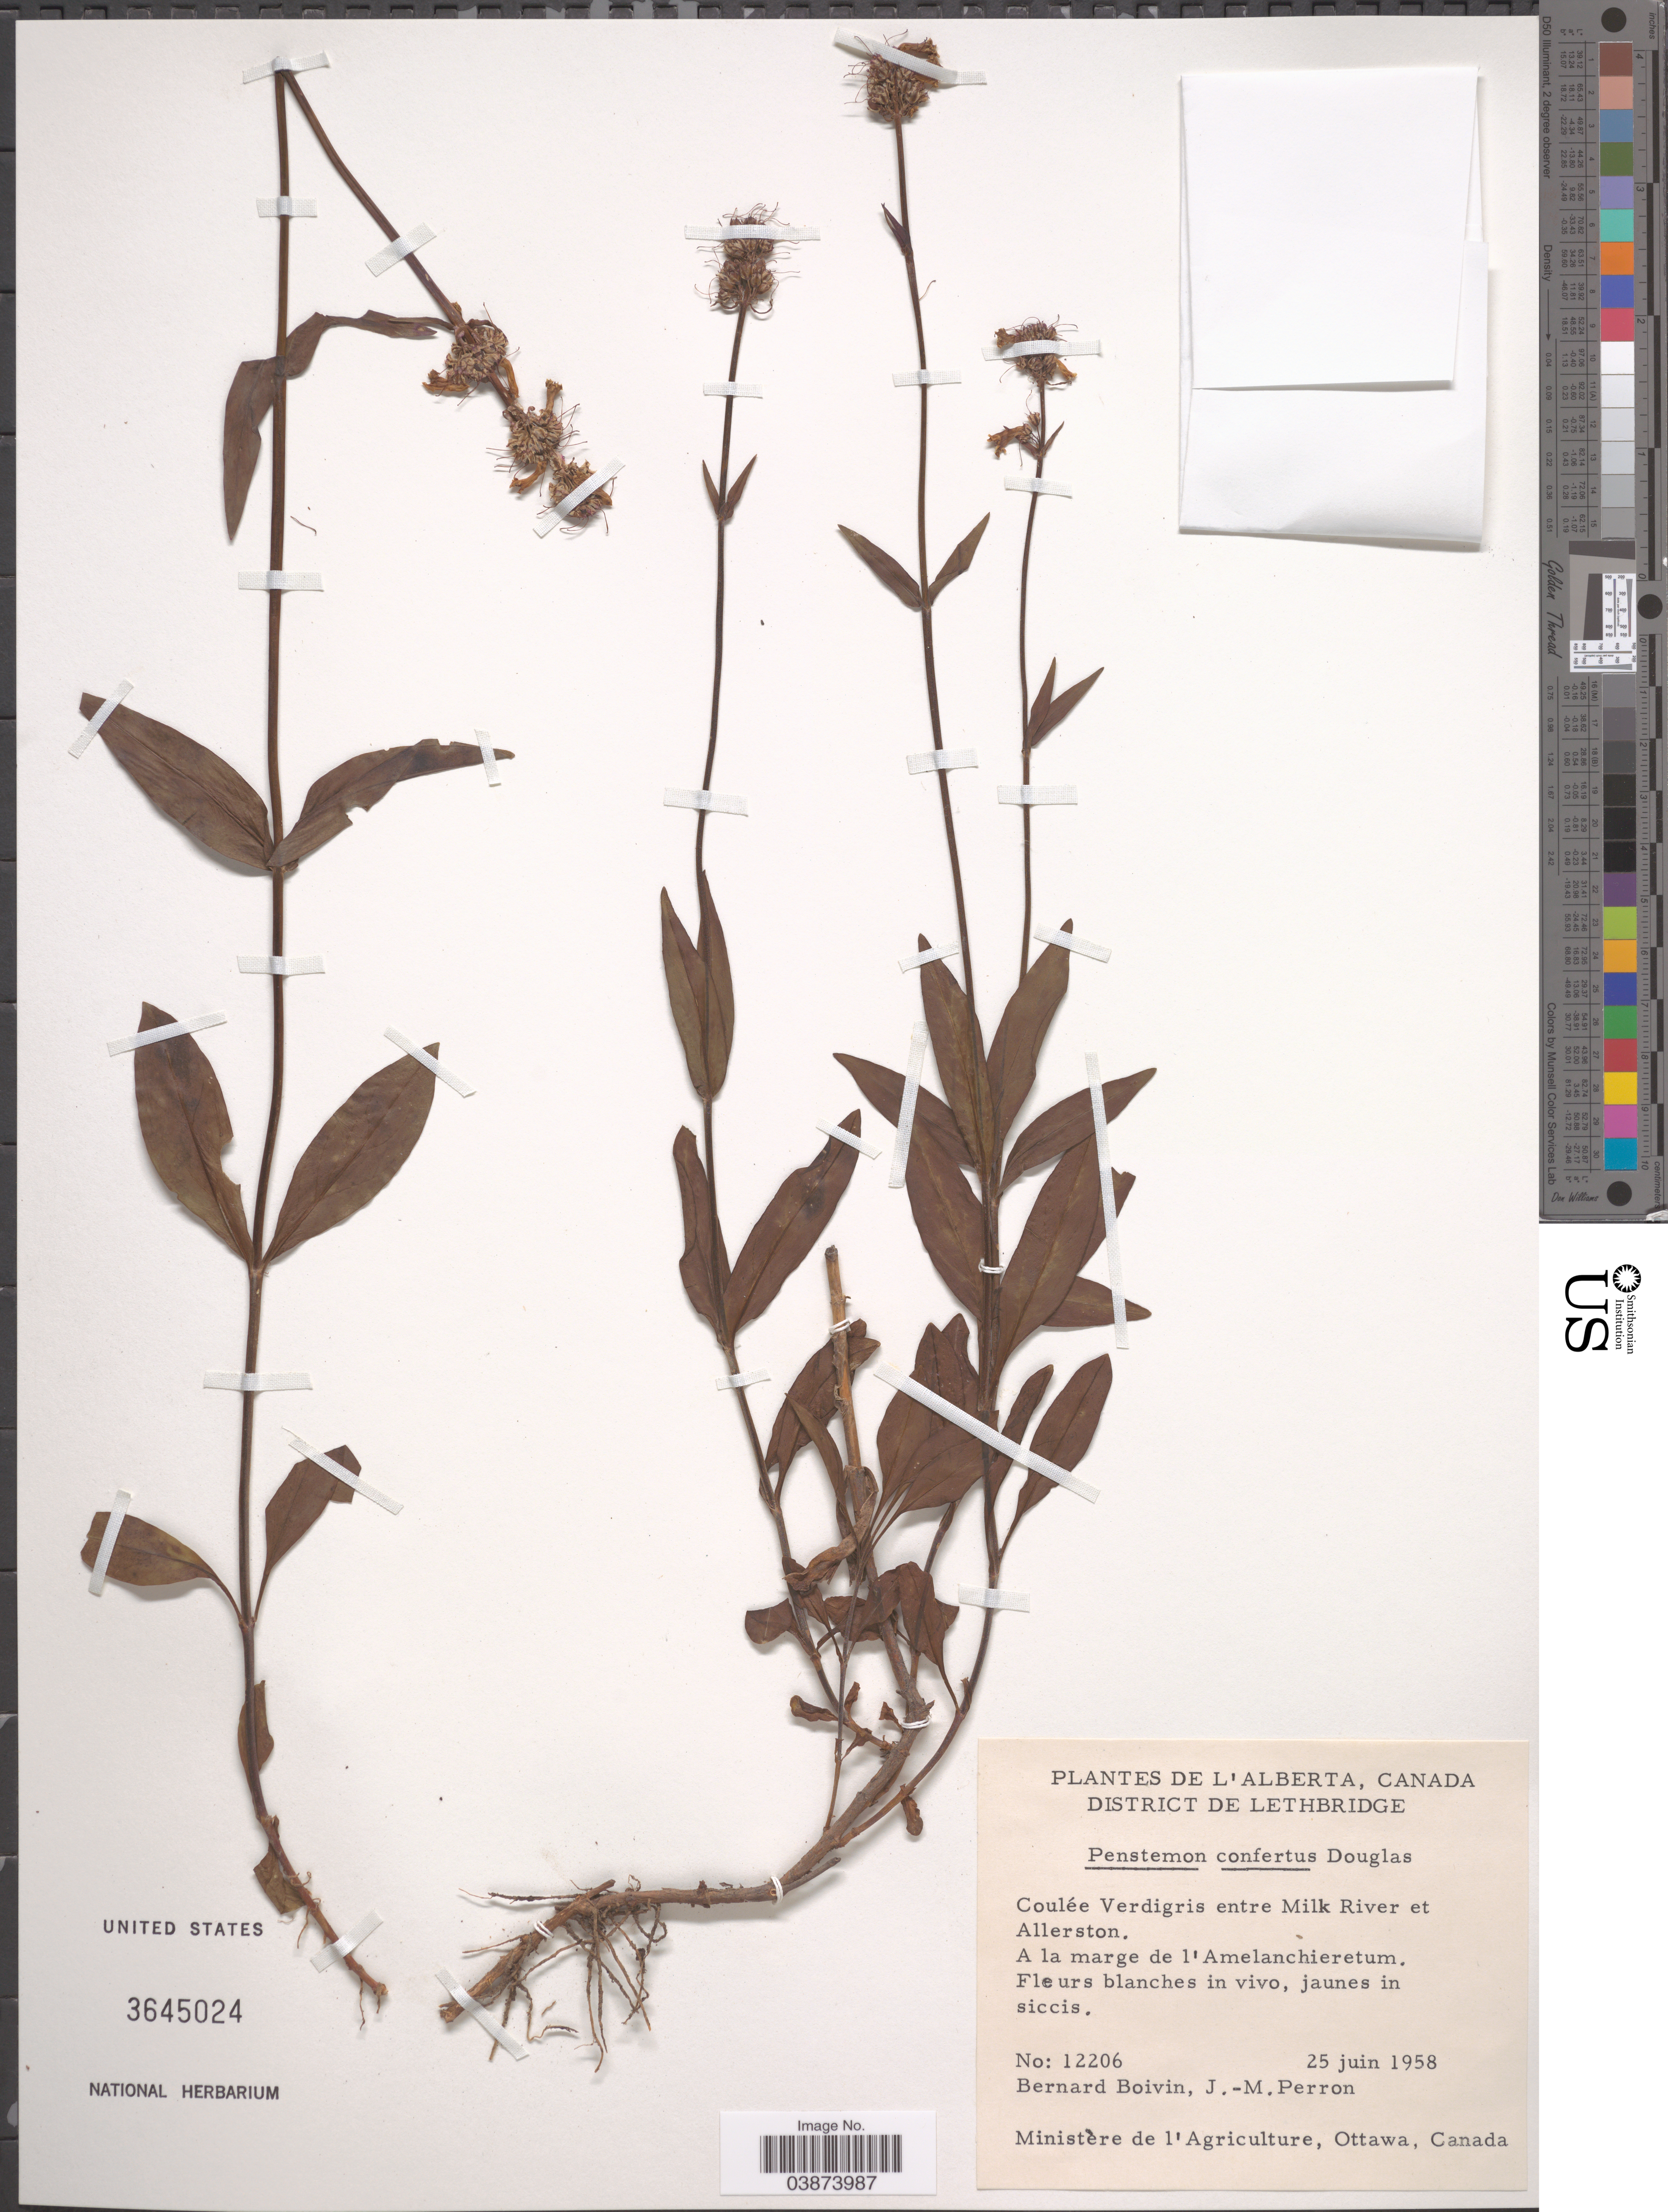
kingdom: Plantae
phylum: Tracheophyta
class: Magnoliopsida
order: Lamiales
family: Plantaginaceae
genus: Penstemon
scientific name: Penstemon confertus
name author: Douglas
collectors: J. R. B. Boivin & J. Perron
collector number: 12206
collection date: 1958-06-25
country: Canada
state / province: Alberta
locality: District de Lethbridge. Coulée Verdigris entre Milk River et Allerston. A la marge de l'Amelanchieretum.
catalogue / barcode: US 3645024